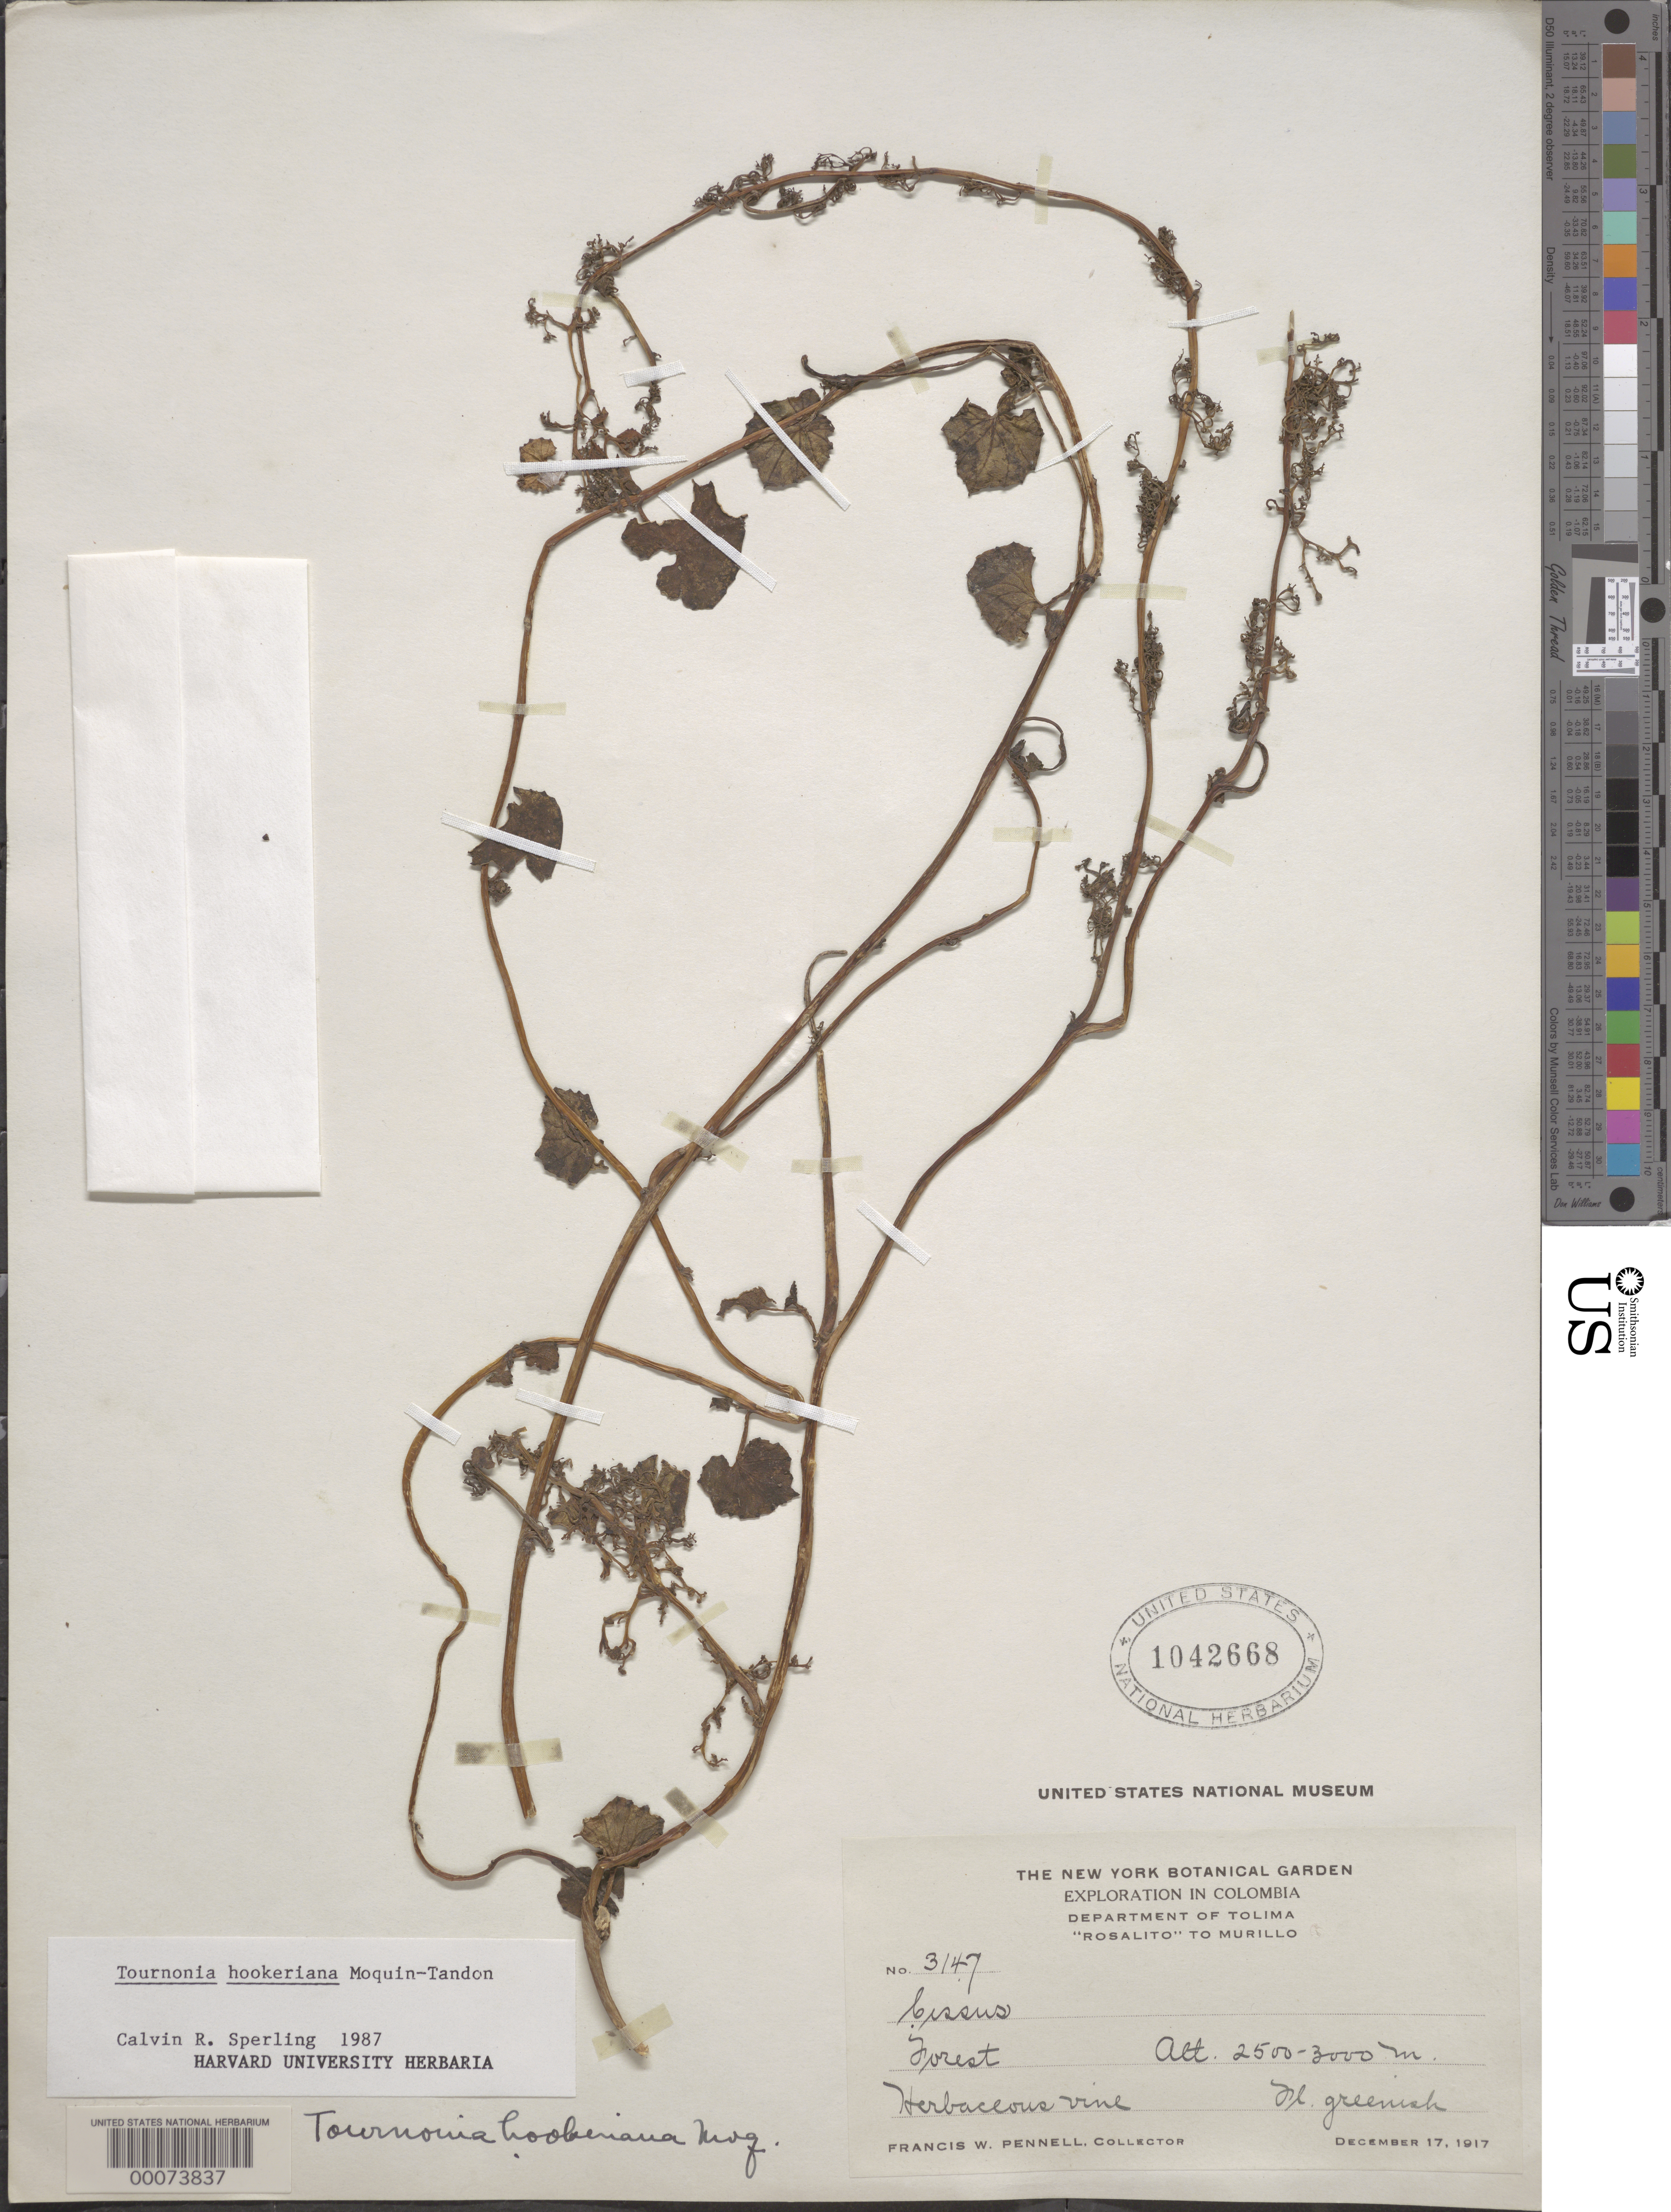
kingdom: Plantae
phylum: Tracheophyta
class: Magnoliopsida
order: Caryophyllales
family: Basellaceae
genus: Tournonia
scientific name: Tournonia hookeriana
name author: Moq.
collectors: F. W. Pennell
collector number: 3147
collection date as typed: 17 Dec 1917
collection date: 1917-12-17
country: Colombia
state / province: Tolima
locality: "Rosalito" to Murillo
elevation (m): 2500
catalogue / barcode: US 1042668